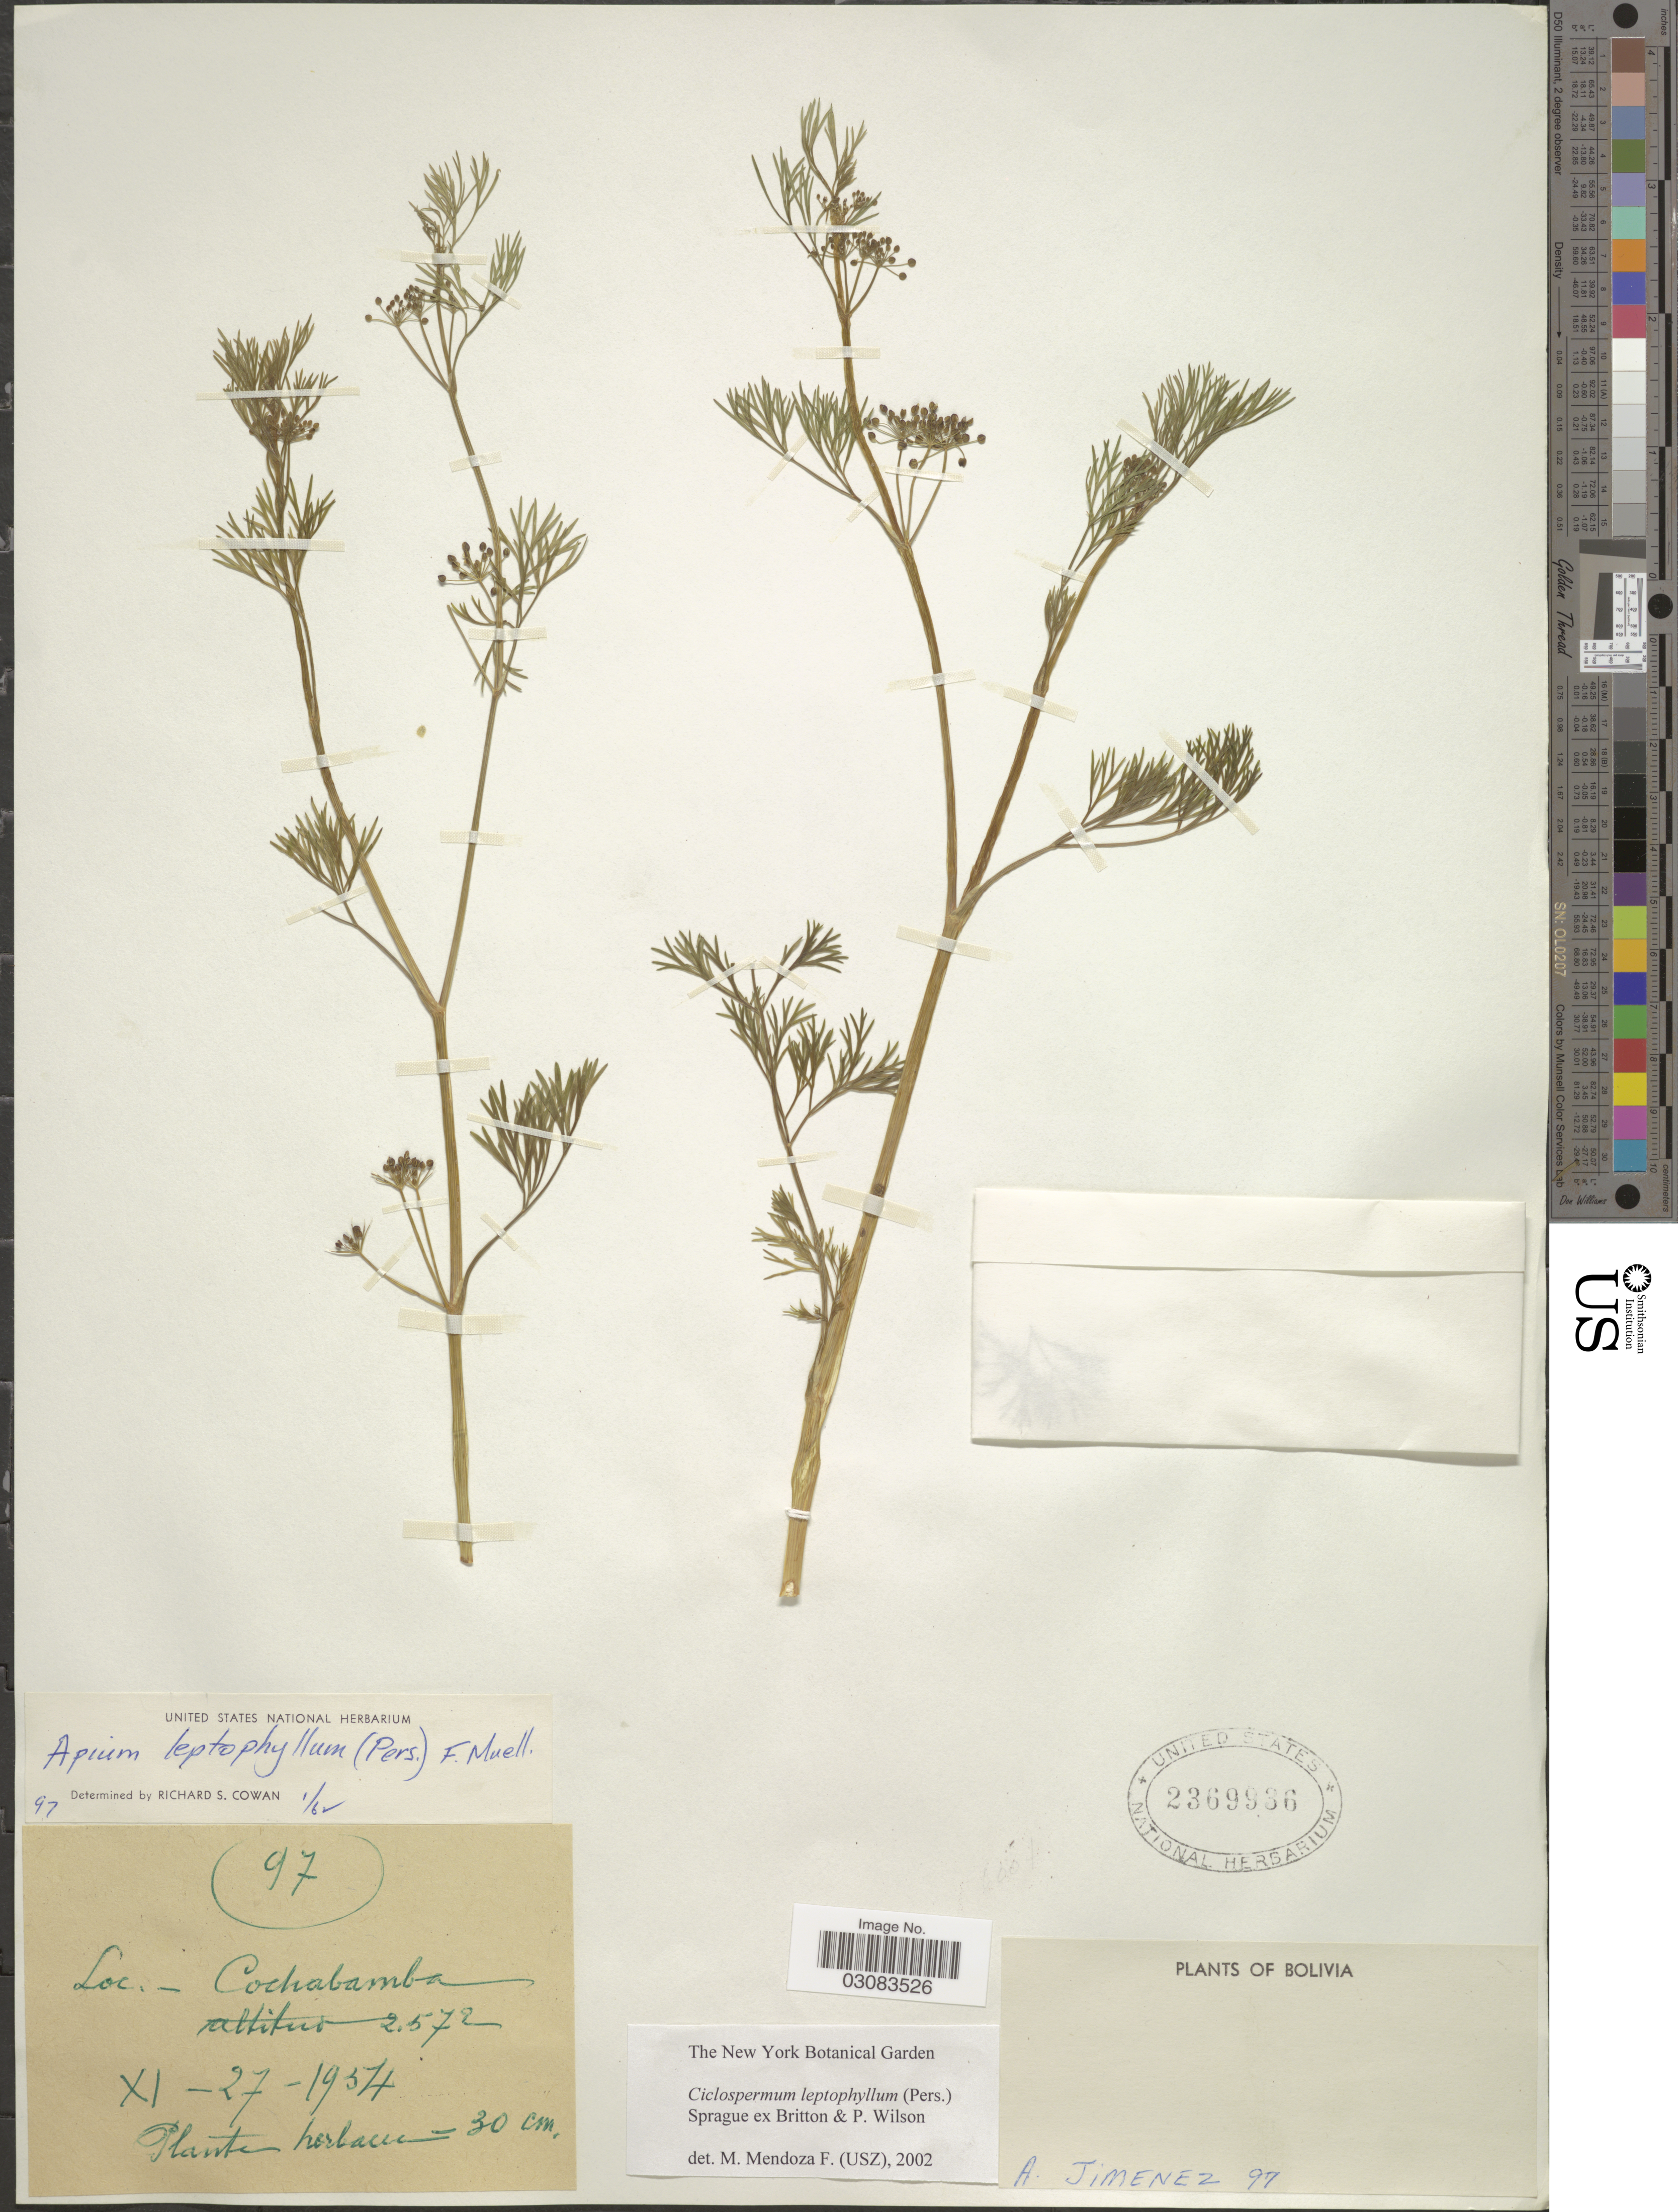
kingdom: Plantae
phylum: Tracheophyta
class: Magnoliopsida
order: Apiales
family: Apiaceae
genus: Cyclospermum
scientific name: Cyclospermum leptophyllum var. leptophyllum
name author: (Pers.) Sprague ex Britton & P. Wilson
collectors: A. Jimenez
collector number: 97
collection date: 1954-11-27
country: Bolivia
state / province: Cochabamba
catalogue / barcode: US 2369936